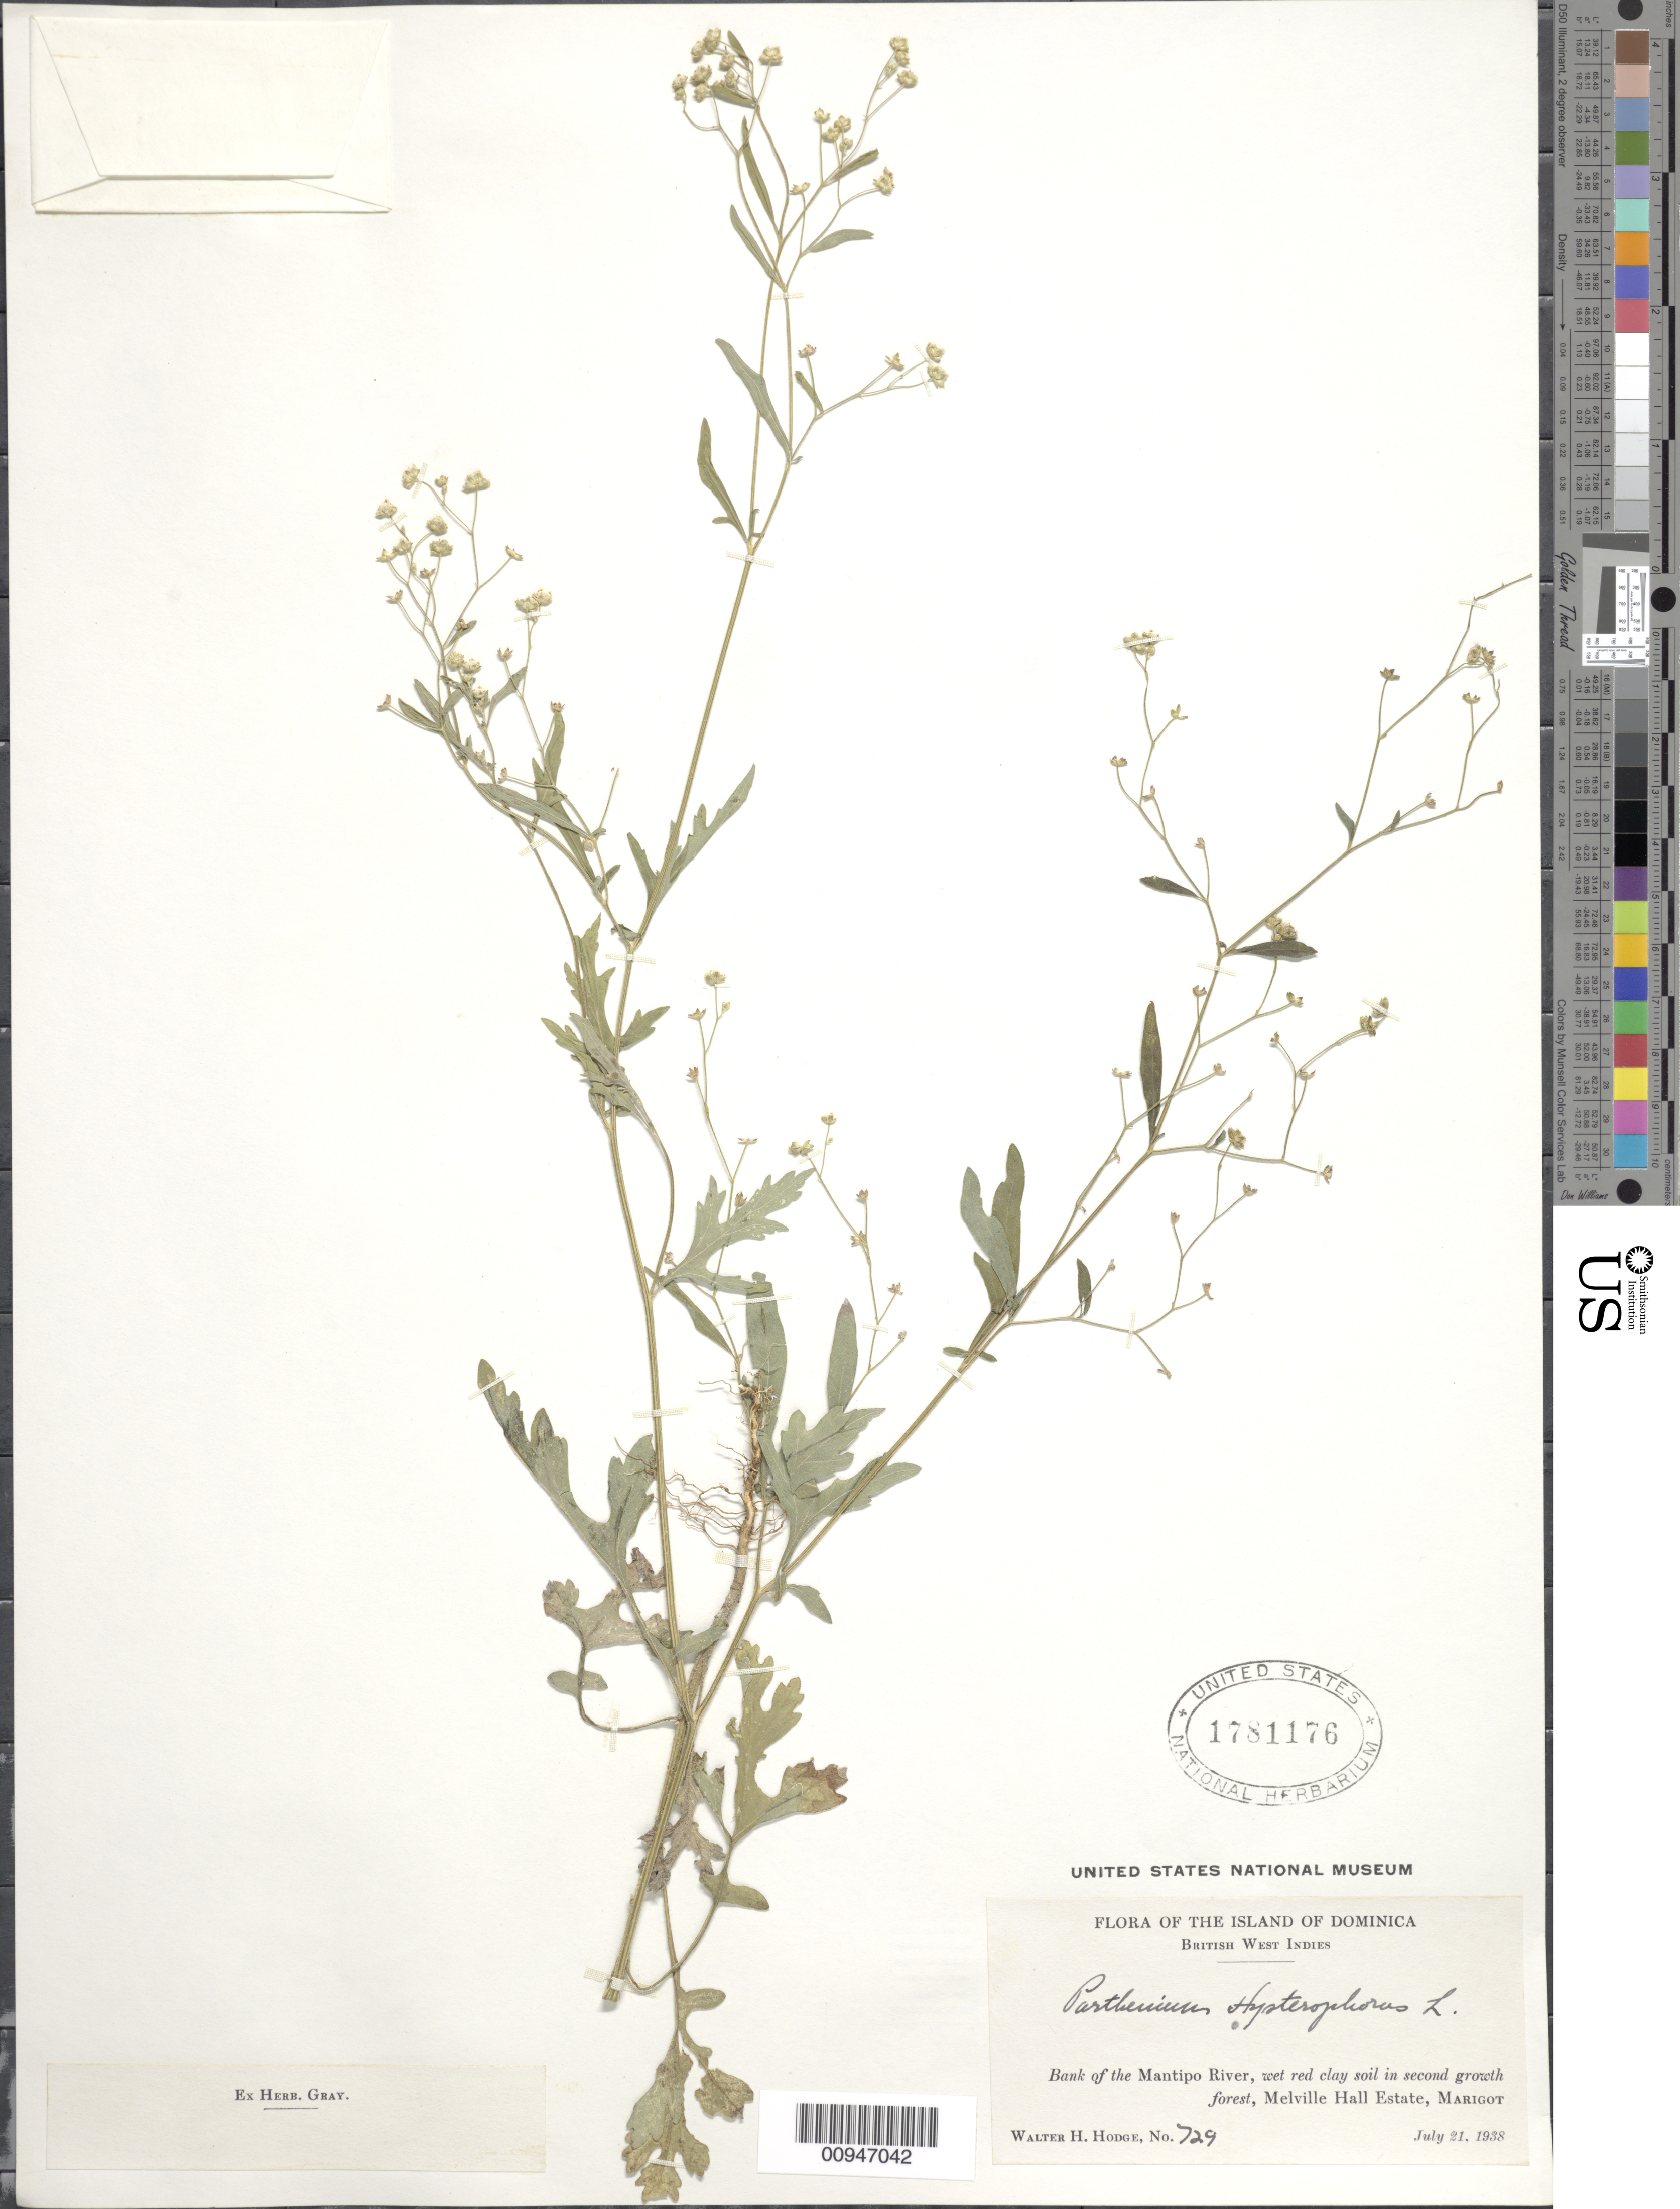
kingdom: Plantae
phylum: Tracheophyta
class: Magnoliopsida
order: Asterales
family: Asteraceae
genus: Parthenium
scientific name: Parthenium hysterophorus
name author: L.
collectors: W. Hodge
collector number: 729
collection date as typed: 21 Jul 1938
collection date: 1938-07-21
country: Dominica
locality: Bank of the Mantipo River, Melville Hall Estate, Marigot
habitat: Wet red clay soil in second growth forest along river bank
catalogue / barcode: US 1781176